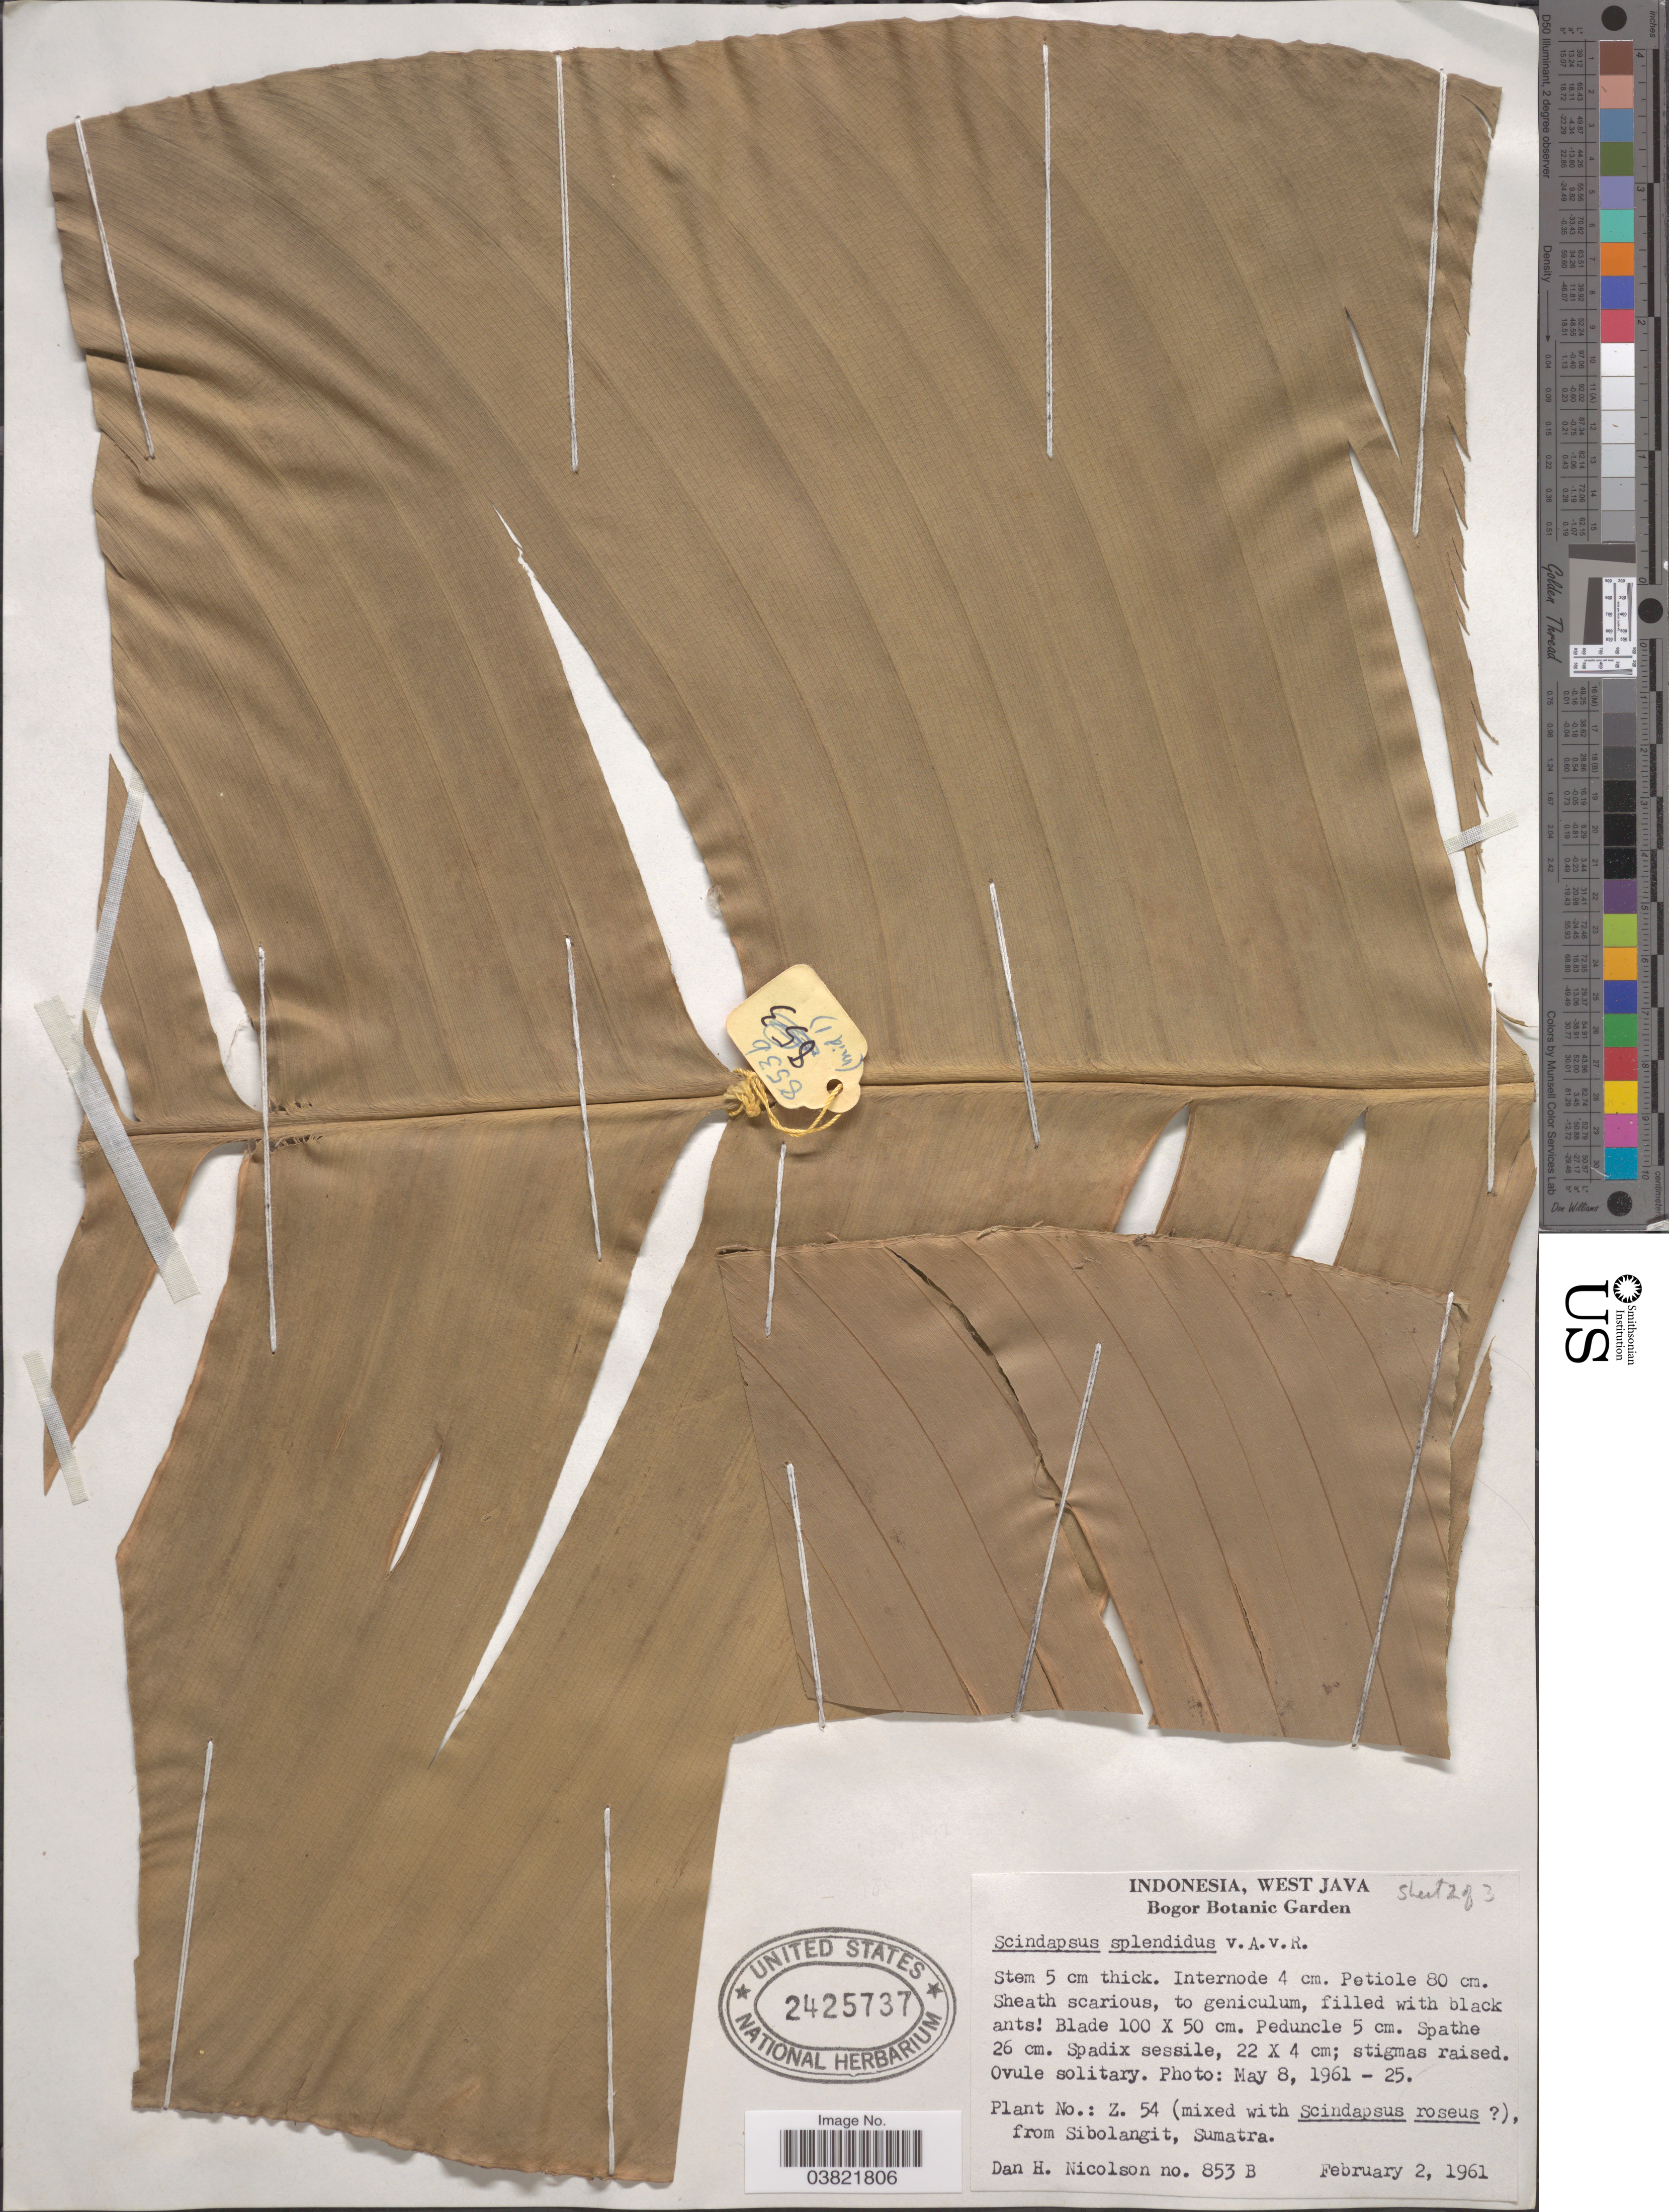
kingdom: Plantae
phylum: Tracheophyta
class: Liliopsida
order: Alismatales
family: Araceae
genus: Scindapsus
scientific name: Scindapsus splendidus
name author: Alderw.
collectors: D. H. Nicolson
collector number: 853B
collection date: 1961-02-02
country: Indonesia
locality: West Java, Bogor Botanic Garden.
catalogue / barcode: US 2425737